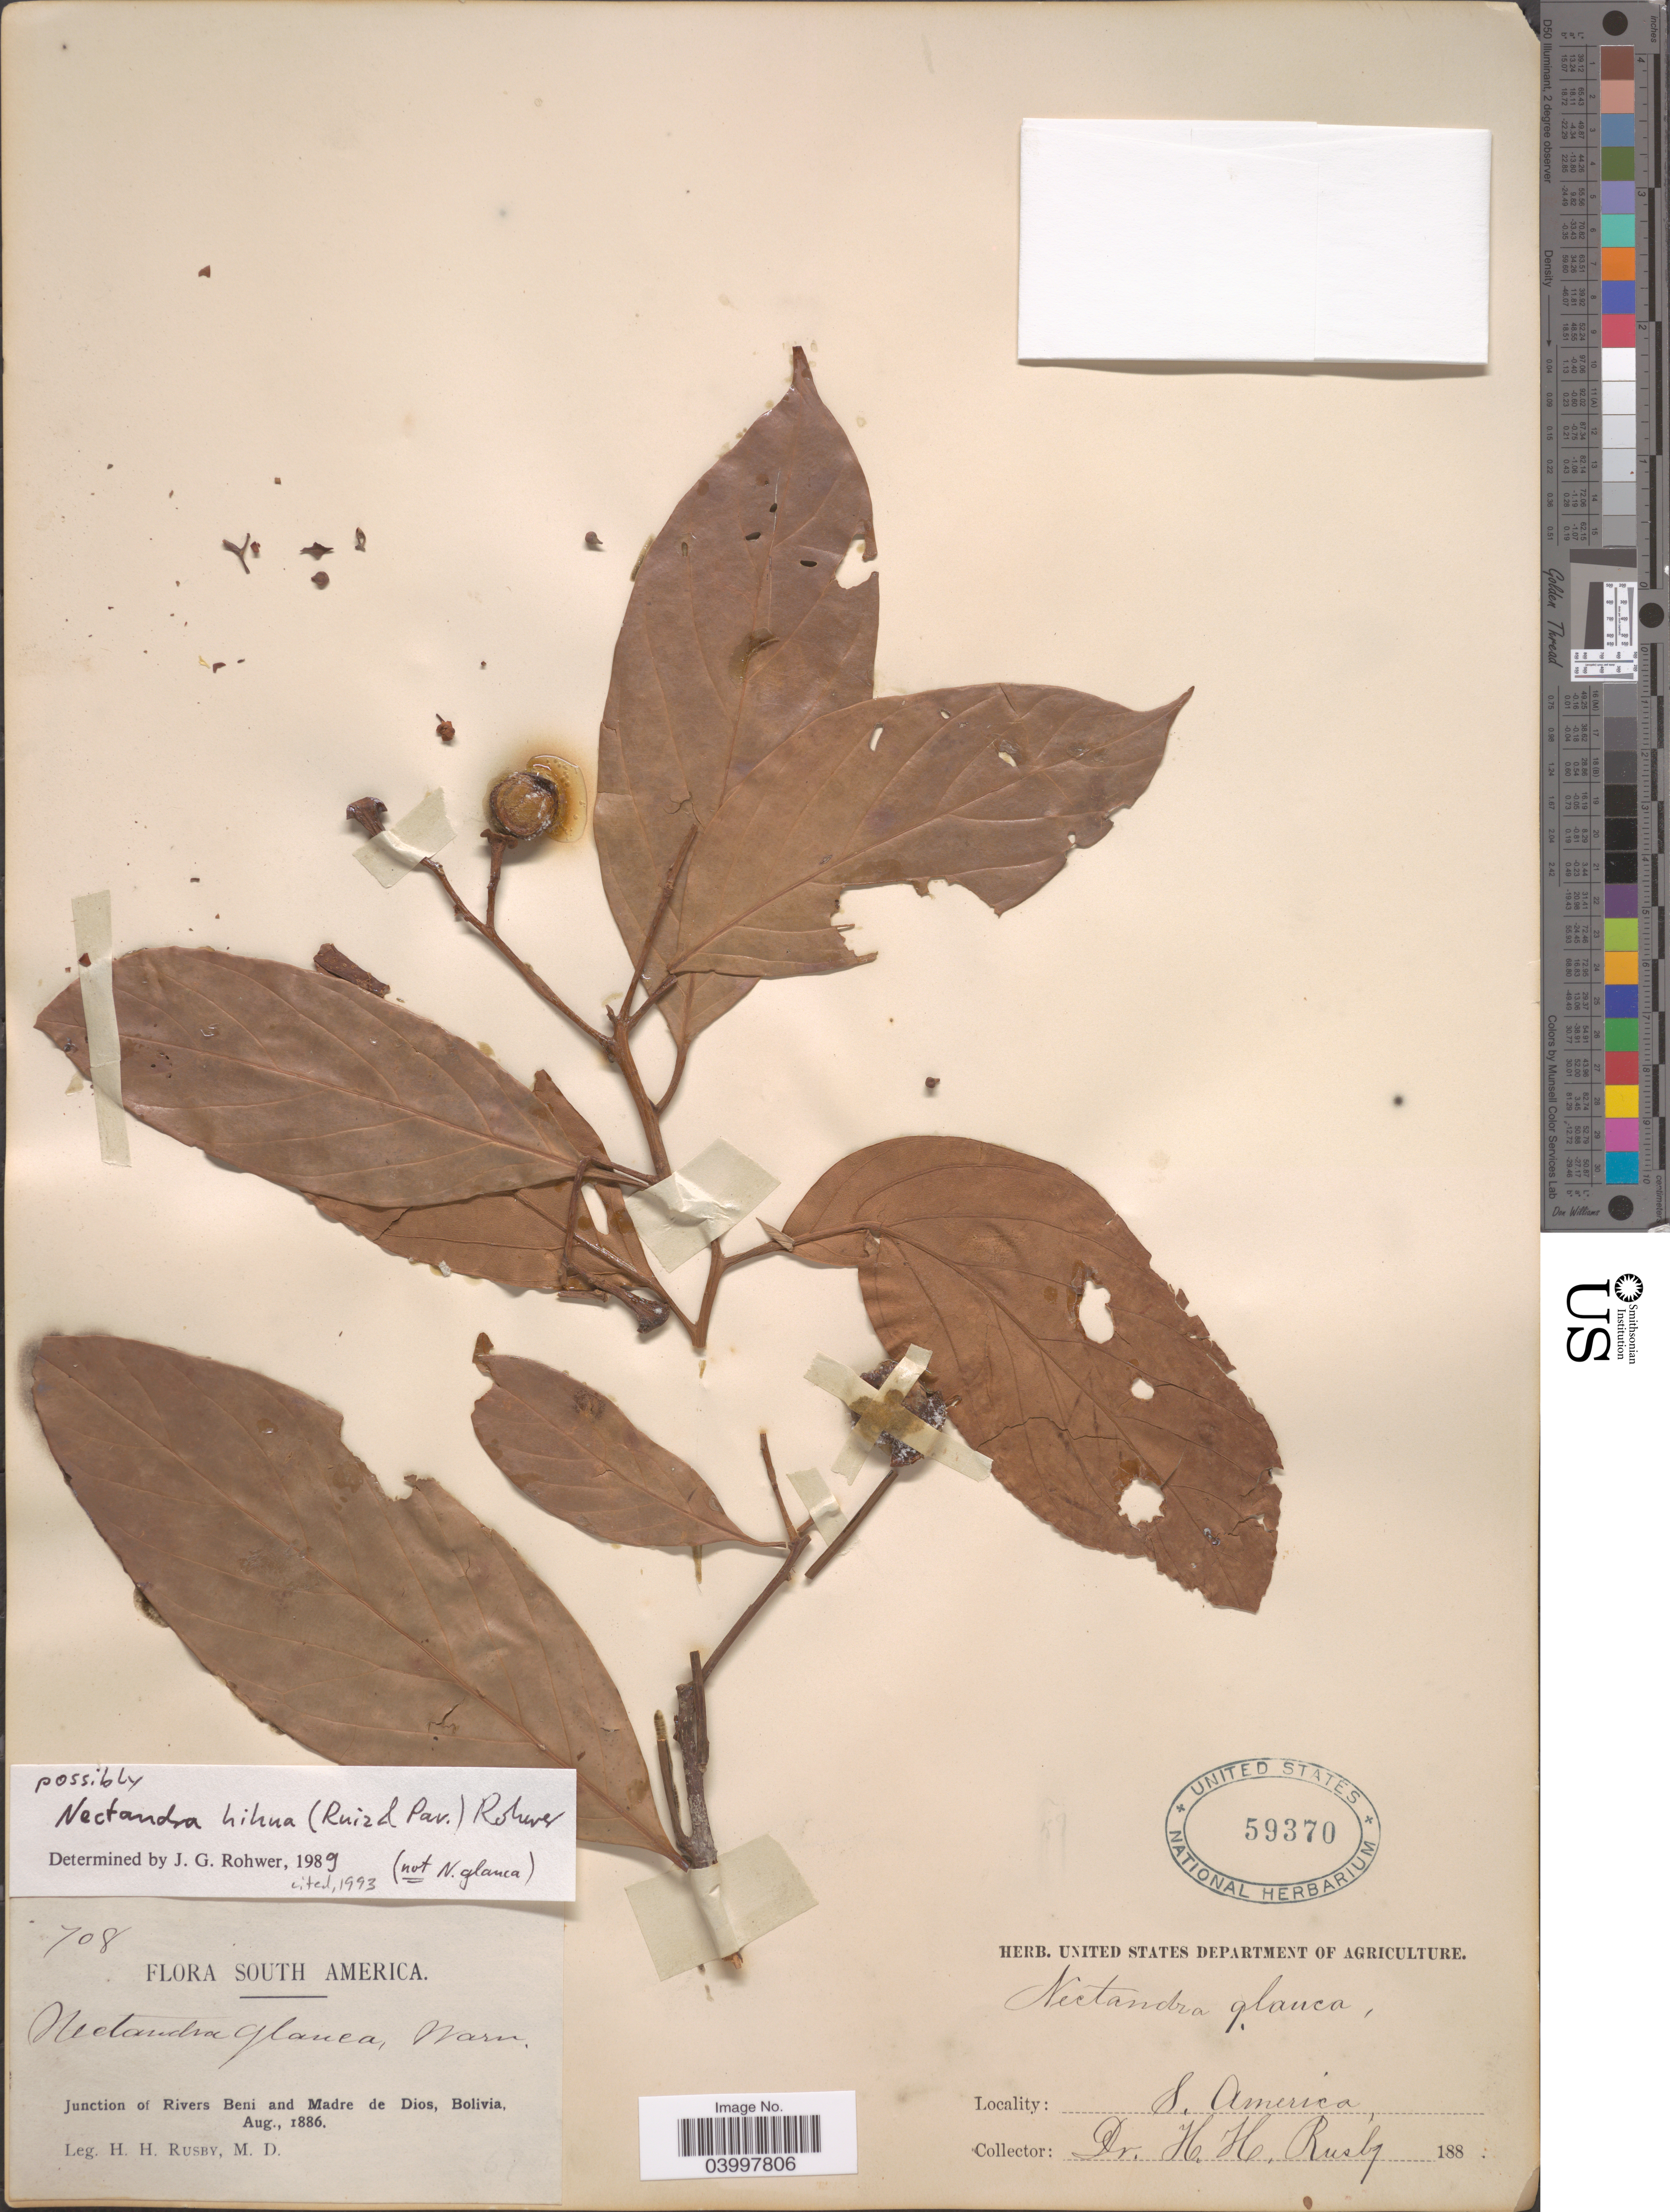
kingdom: Plantae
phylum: Tracheophyta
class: Magnoliopsida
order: Laurales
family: Lauraceae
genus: Nectandra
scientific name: Nectandra hihua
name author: (Ruiz & Pav.) Rohwer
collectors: H. H. Rusby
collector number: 708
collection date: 1886-08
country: Bolivia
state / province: Beni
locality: Junction of Rivers Beni and Madre de Dios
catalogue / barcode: US 59370